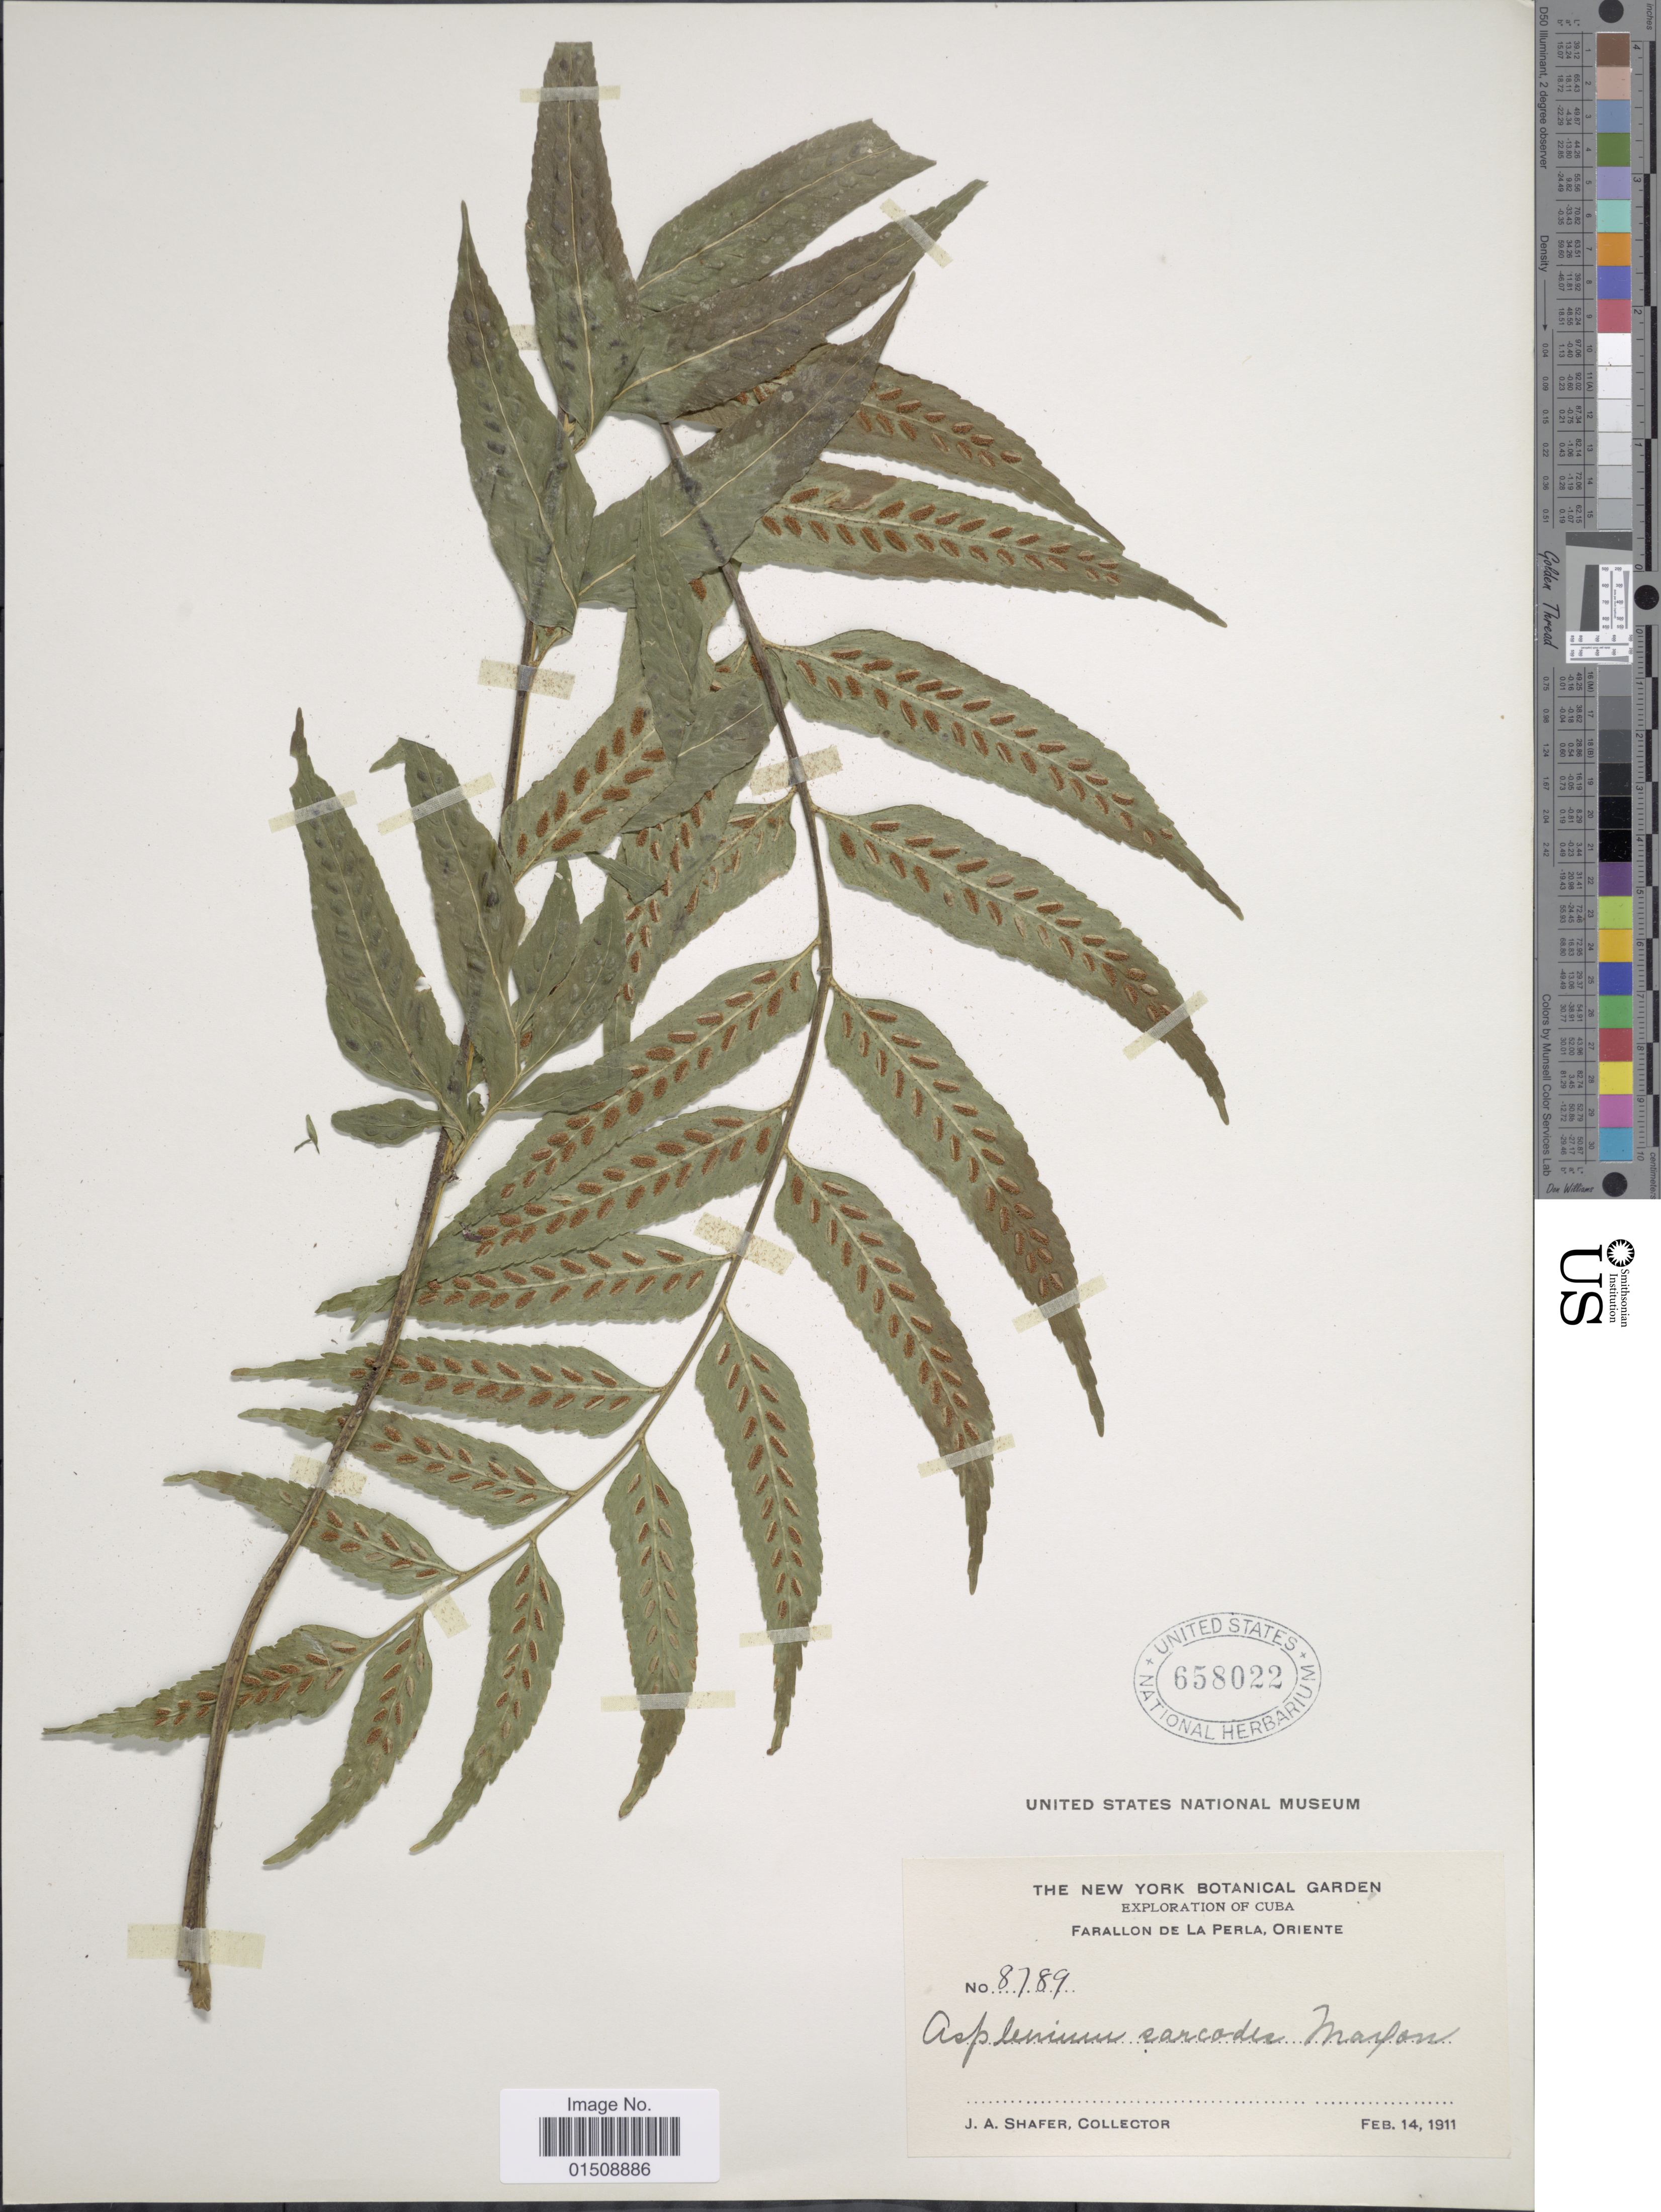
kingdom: Plantae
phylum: Tracheophyta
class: Polypodiopsida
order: Polypodiales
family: Aspleniaceae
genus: Asplenium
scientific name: Asplenium feei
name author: Kunze ex Fée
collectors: J. A. Shafer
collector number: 8789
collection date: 1911-02-14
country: Cuba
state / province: Oriente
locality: Farallon de La Perla, Oriente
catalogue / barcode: US 658022